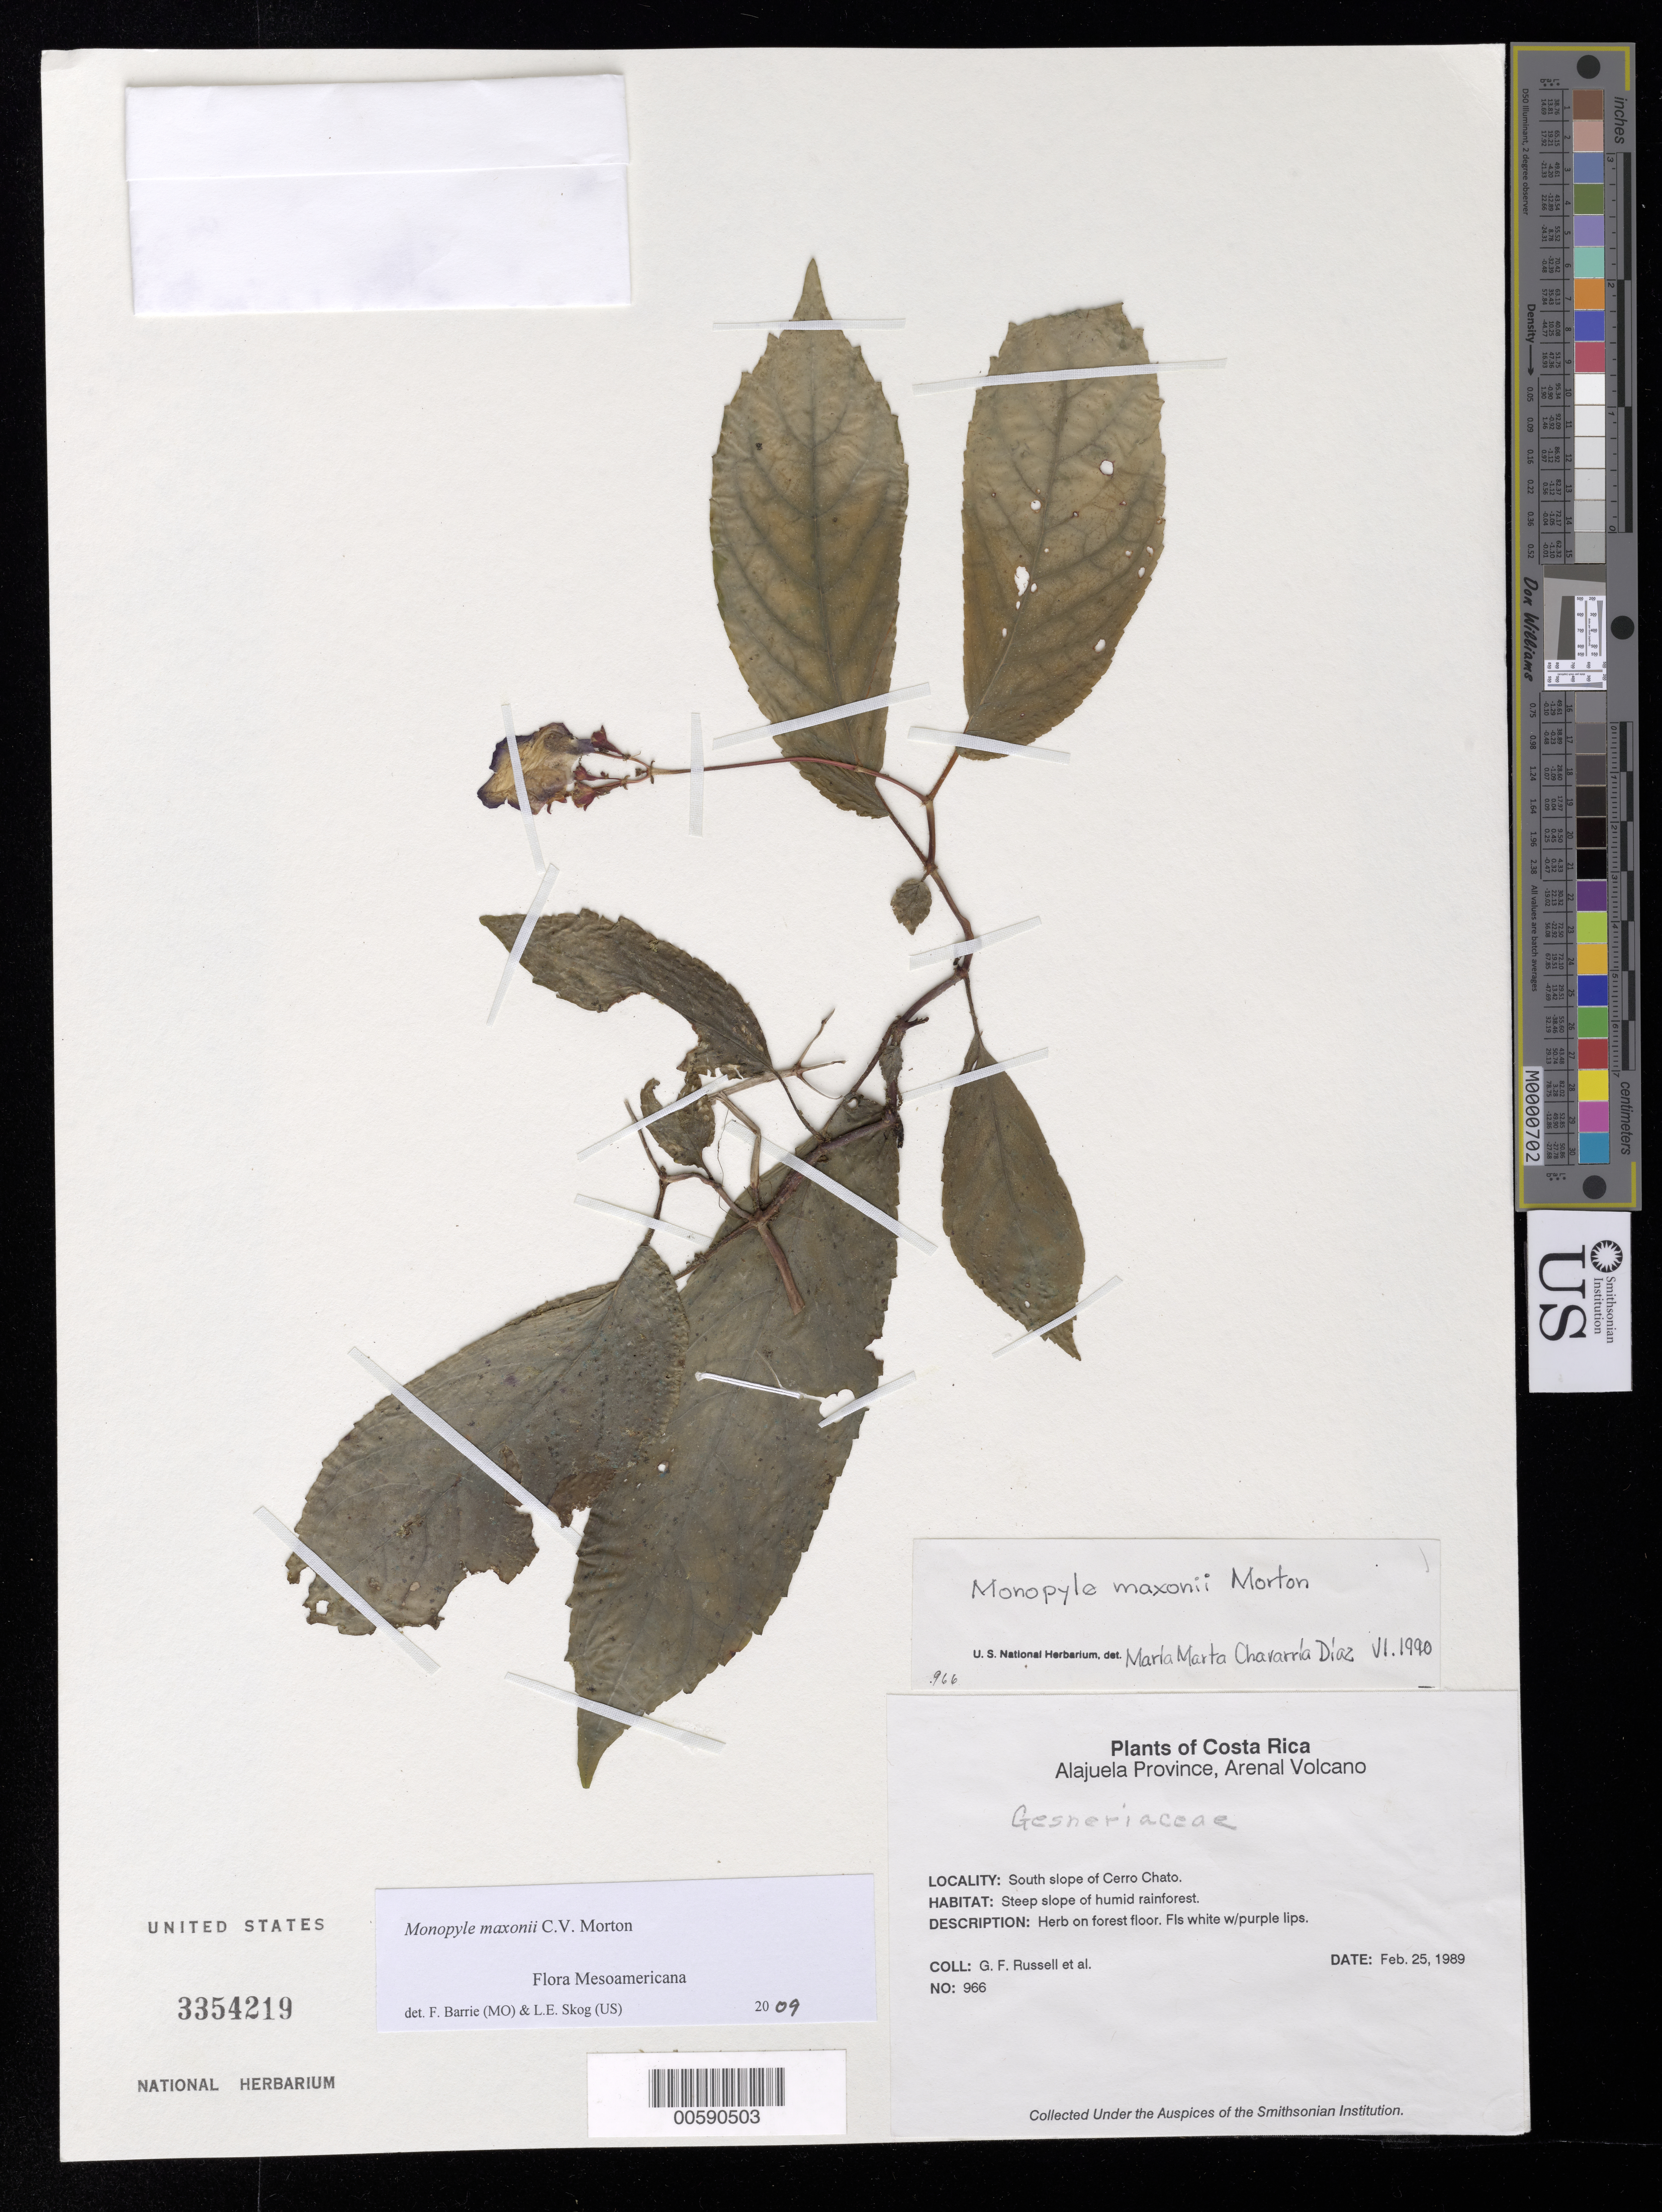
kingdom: Plantae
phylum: Tracheophyta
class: Magnoliopsida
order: Lamiales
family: Gesneriaceae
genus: Monopyle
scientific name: Monopyle maxonii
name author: C.V. Morton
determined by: Skog, Laurence E.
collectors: G. Russell & et al.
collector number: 966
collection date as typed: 25 Feb 1989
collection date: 1989-02-25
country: Costa Rica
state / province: Alajuela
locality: Arenal Volcano; S slope of Cerro Chato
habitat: Steep slope of humid rainforest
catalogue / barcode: US 3354219